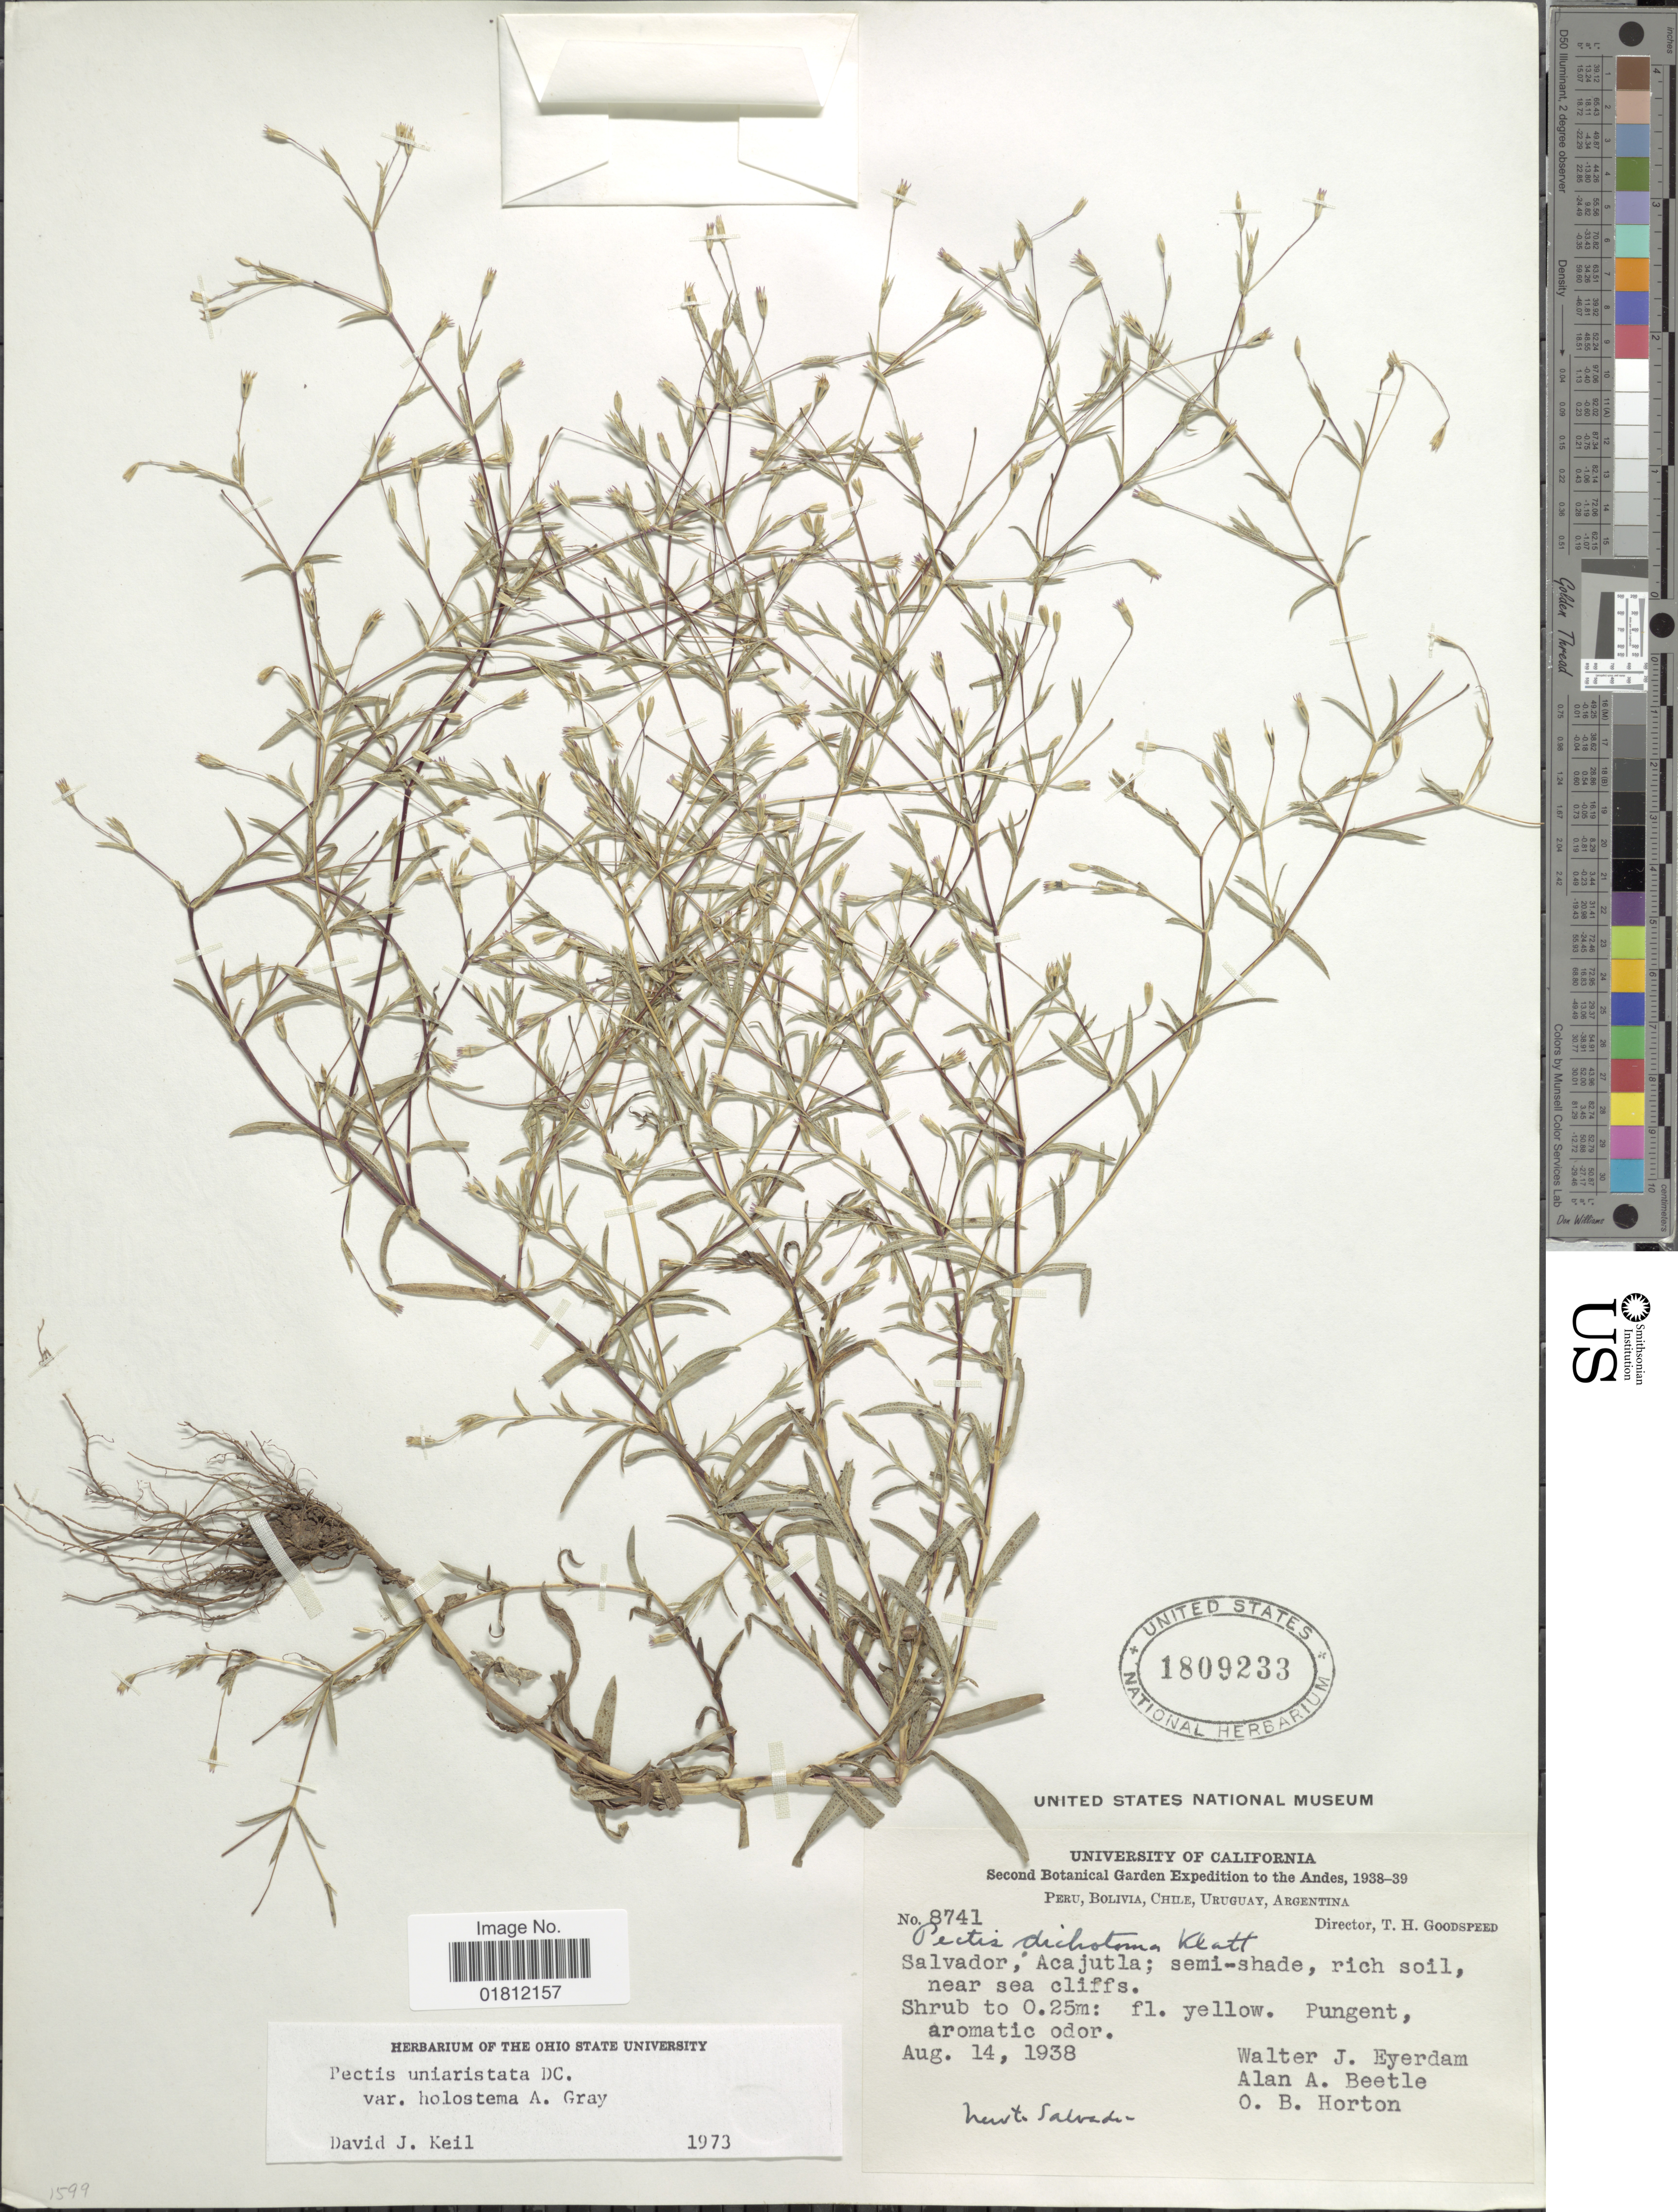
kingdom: Plantae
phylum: Tracheophyta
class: Magnoliopsida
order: Asterales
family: Asteraceae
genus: Pectis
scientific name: Pectis uniaristata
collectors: W. J. Eyerdam, A. A. Beetle & O. B. Horton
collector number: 8741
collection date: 1938-08-14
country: El Salvador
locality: Salvador, Acajutla.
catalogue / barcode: US 1809233